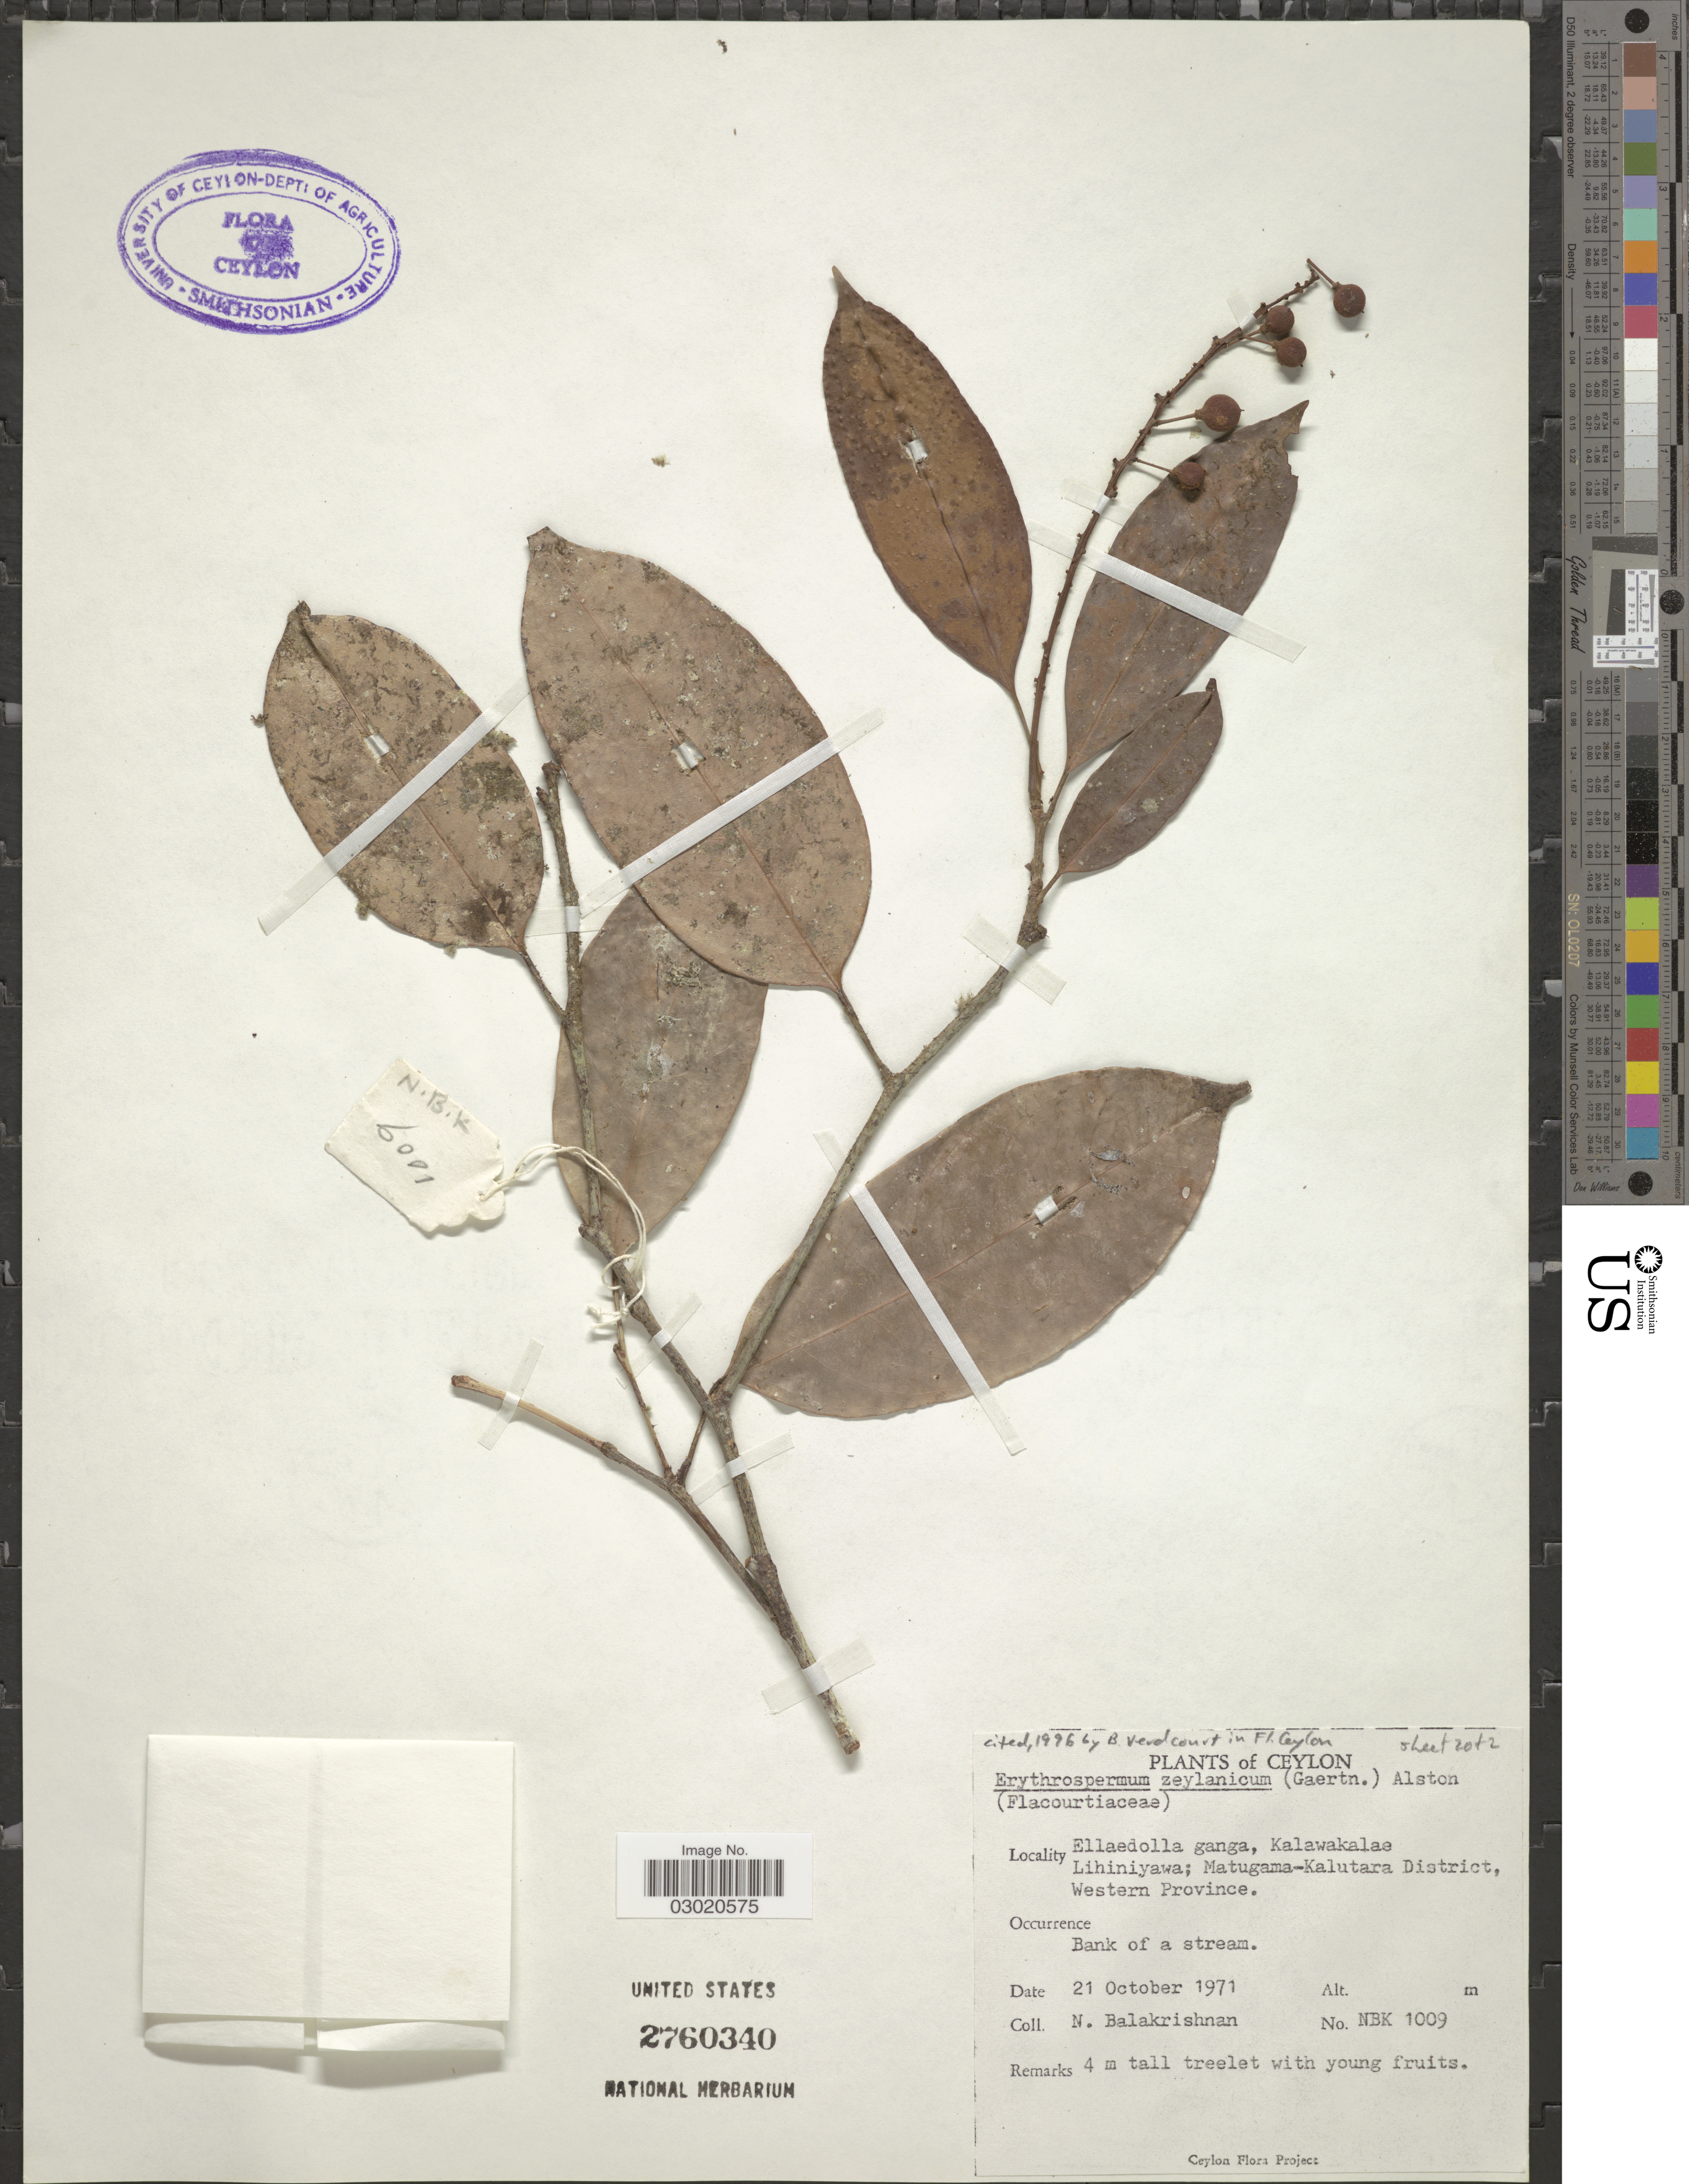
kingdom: Plantae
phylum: Tracheophyta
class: Magnoliopsida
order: Malpighiales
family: Achariaceae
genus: Erythrospermum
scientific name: Erythrospermum zeylanicum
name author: (Gaertn.) Alston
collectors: N. Balakrishnan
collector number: NBK1009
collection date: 1971-10-21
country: Sri Lanka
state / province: Western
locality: Ceylon, Ellaedolla ganga, Kalawakalae Lihiniyawa; Matugama-Kalutara District, Western Province.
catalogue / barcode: US 2760340